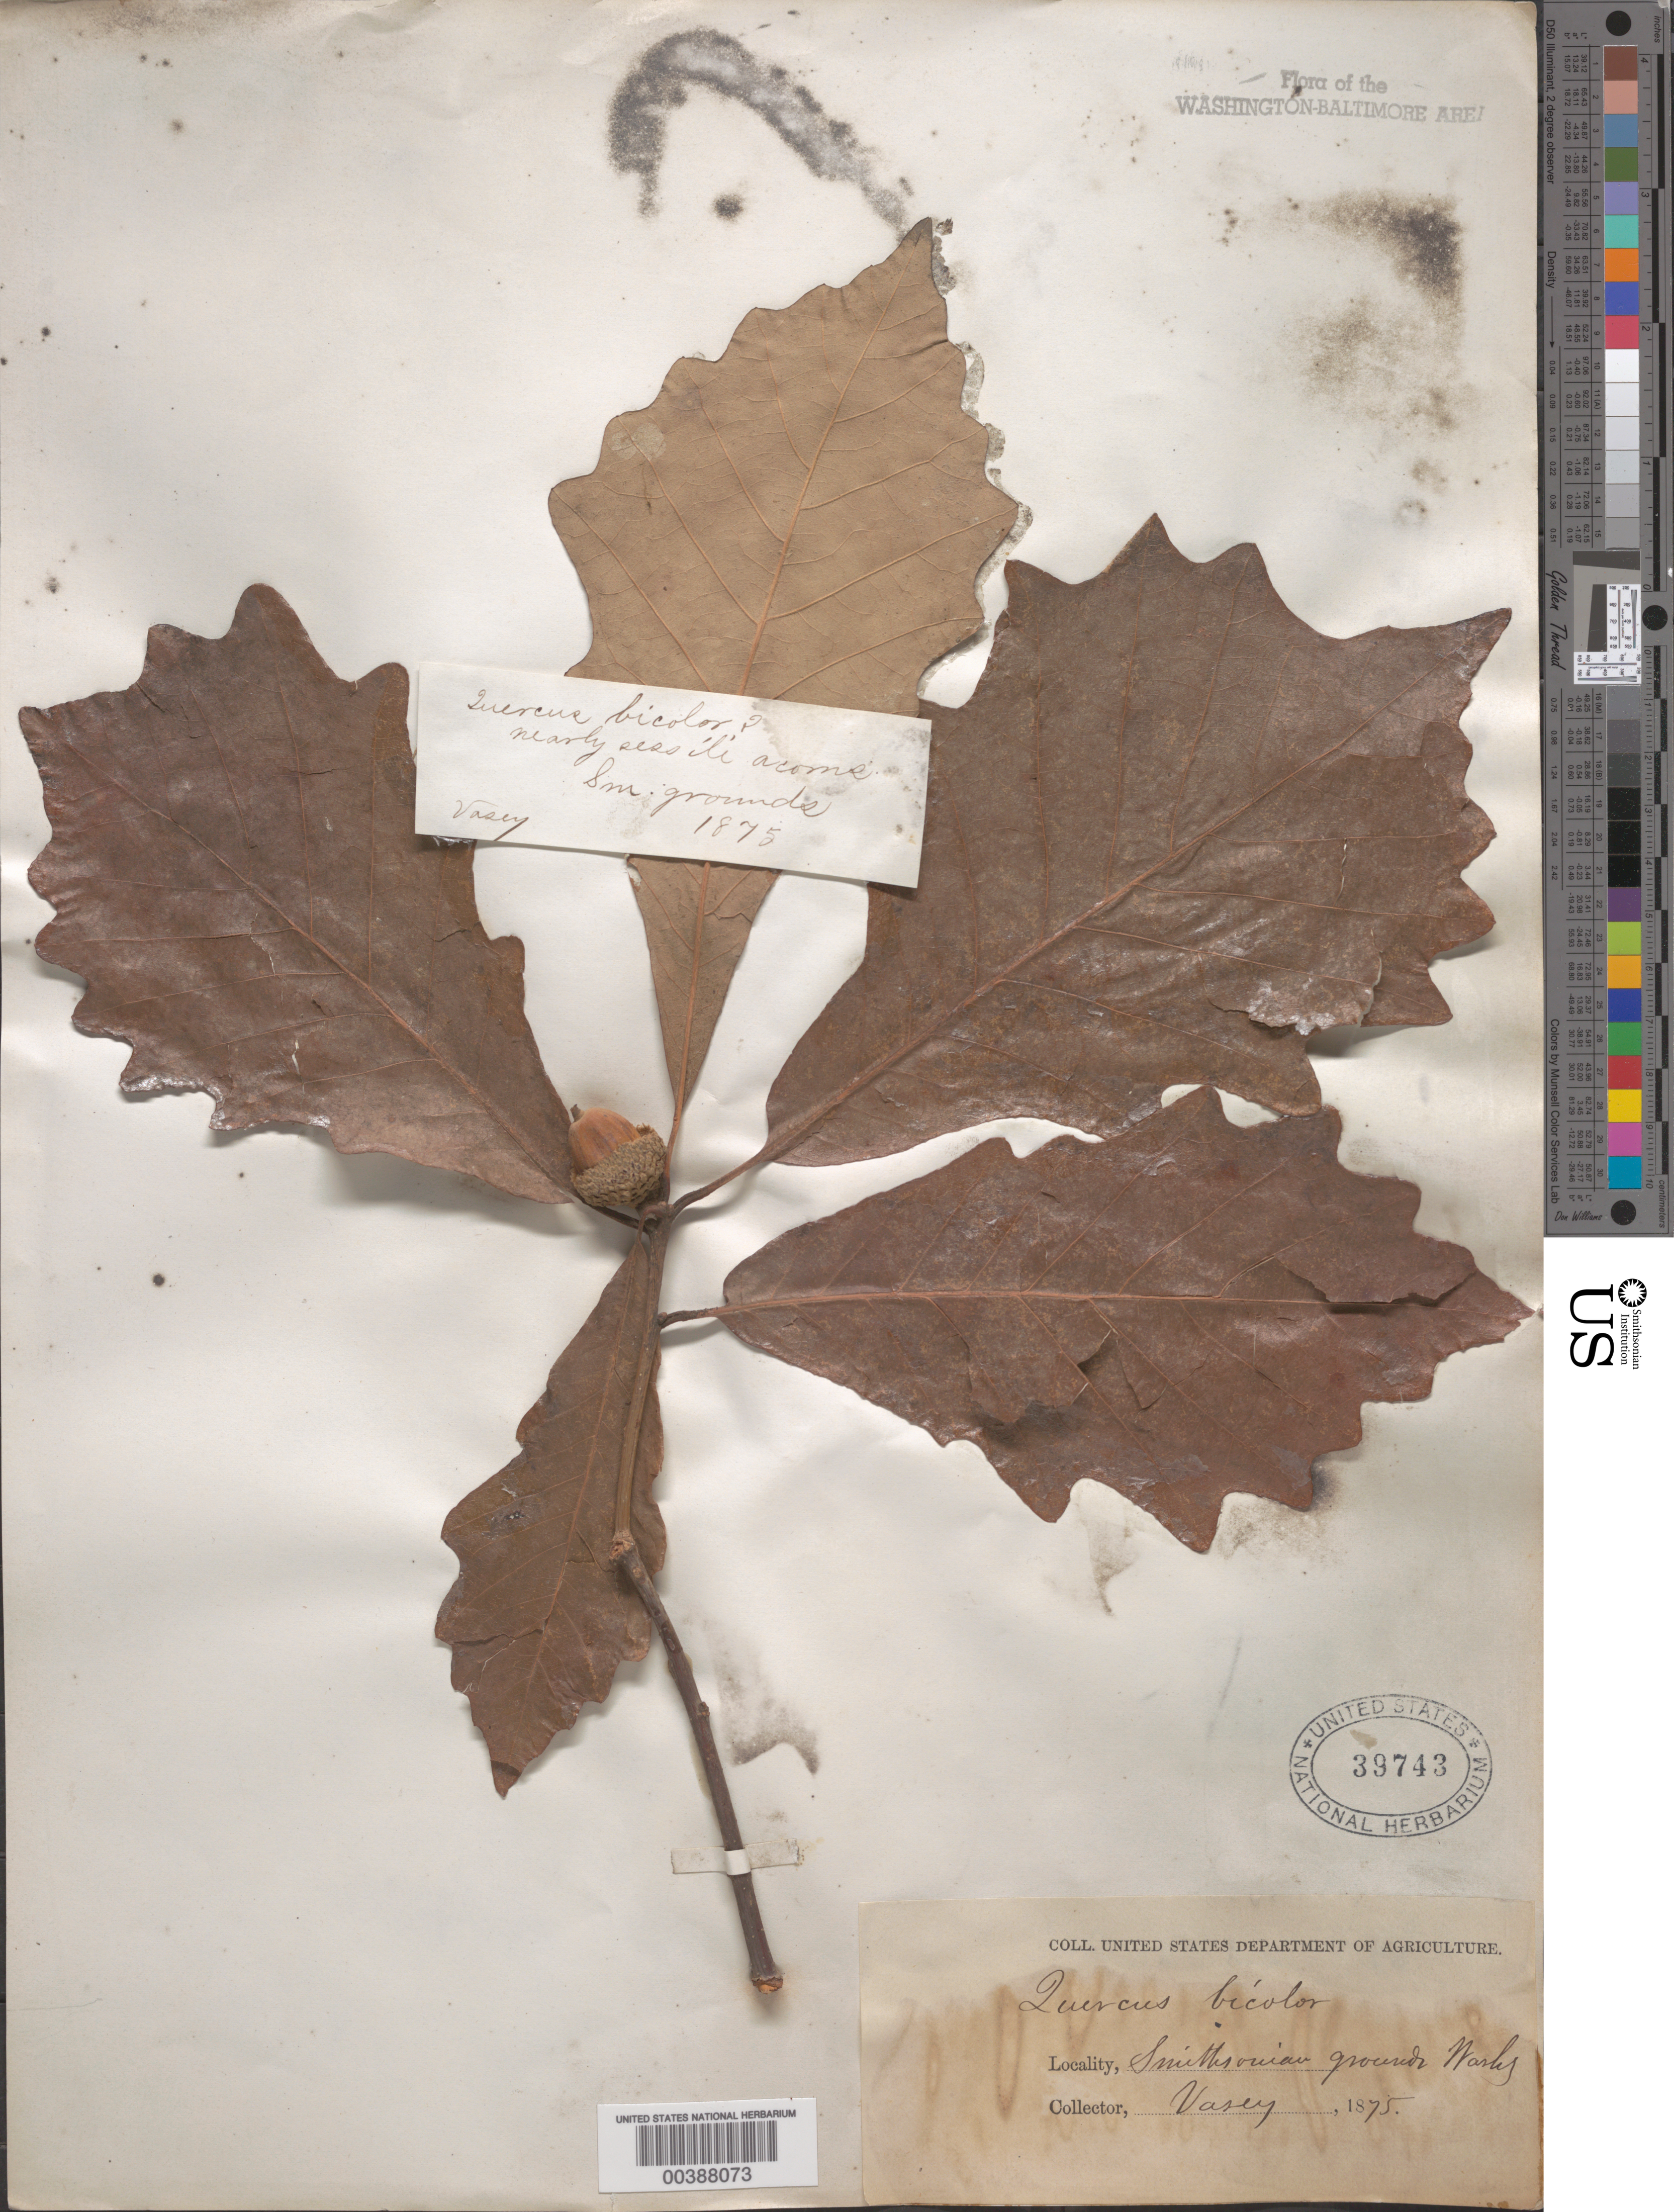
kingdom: Plantae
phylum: Tracheophyta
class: Magnoliopsida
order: Fagales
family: Fagaceae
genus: Quercus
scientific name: Quercus bicolor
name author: Willd.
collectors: G. Vasey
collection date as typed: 1875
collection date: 1875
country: United States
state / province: District of Columbia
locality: Smithsonian grounds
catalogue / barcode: US 39743